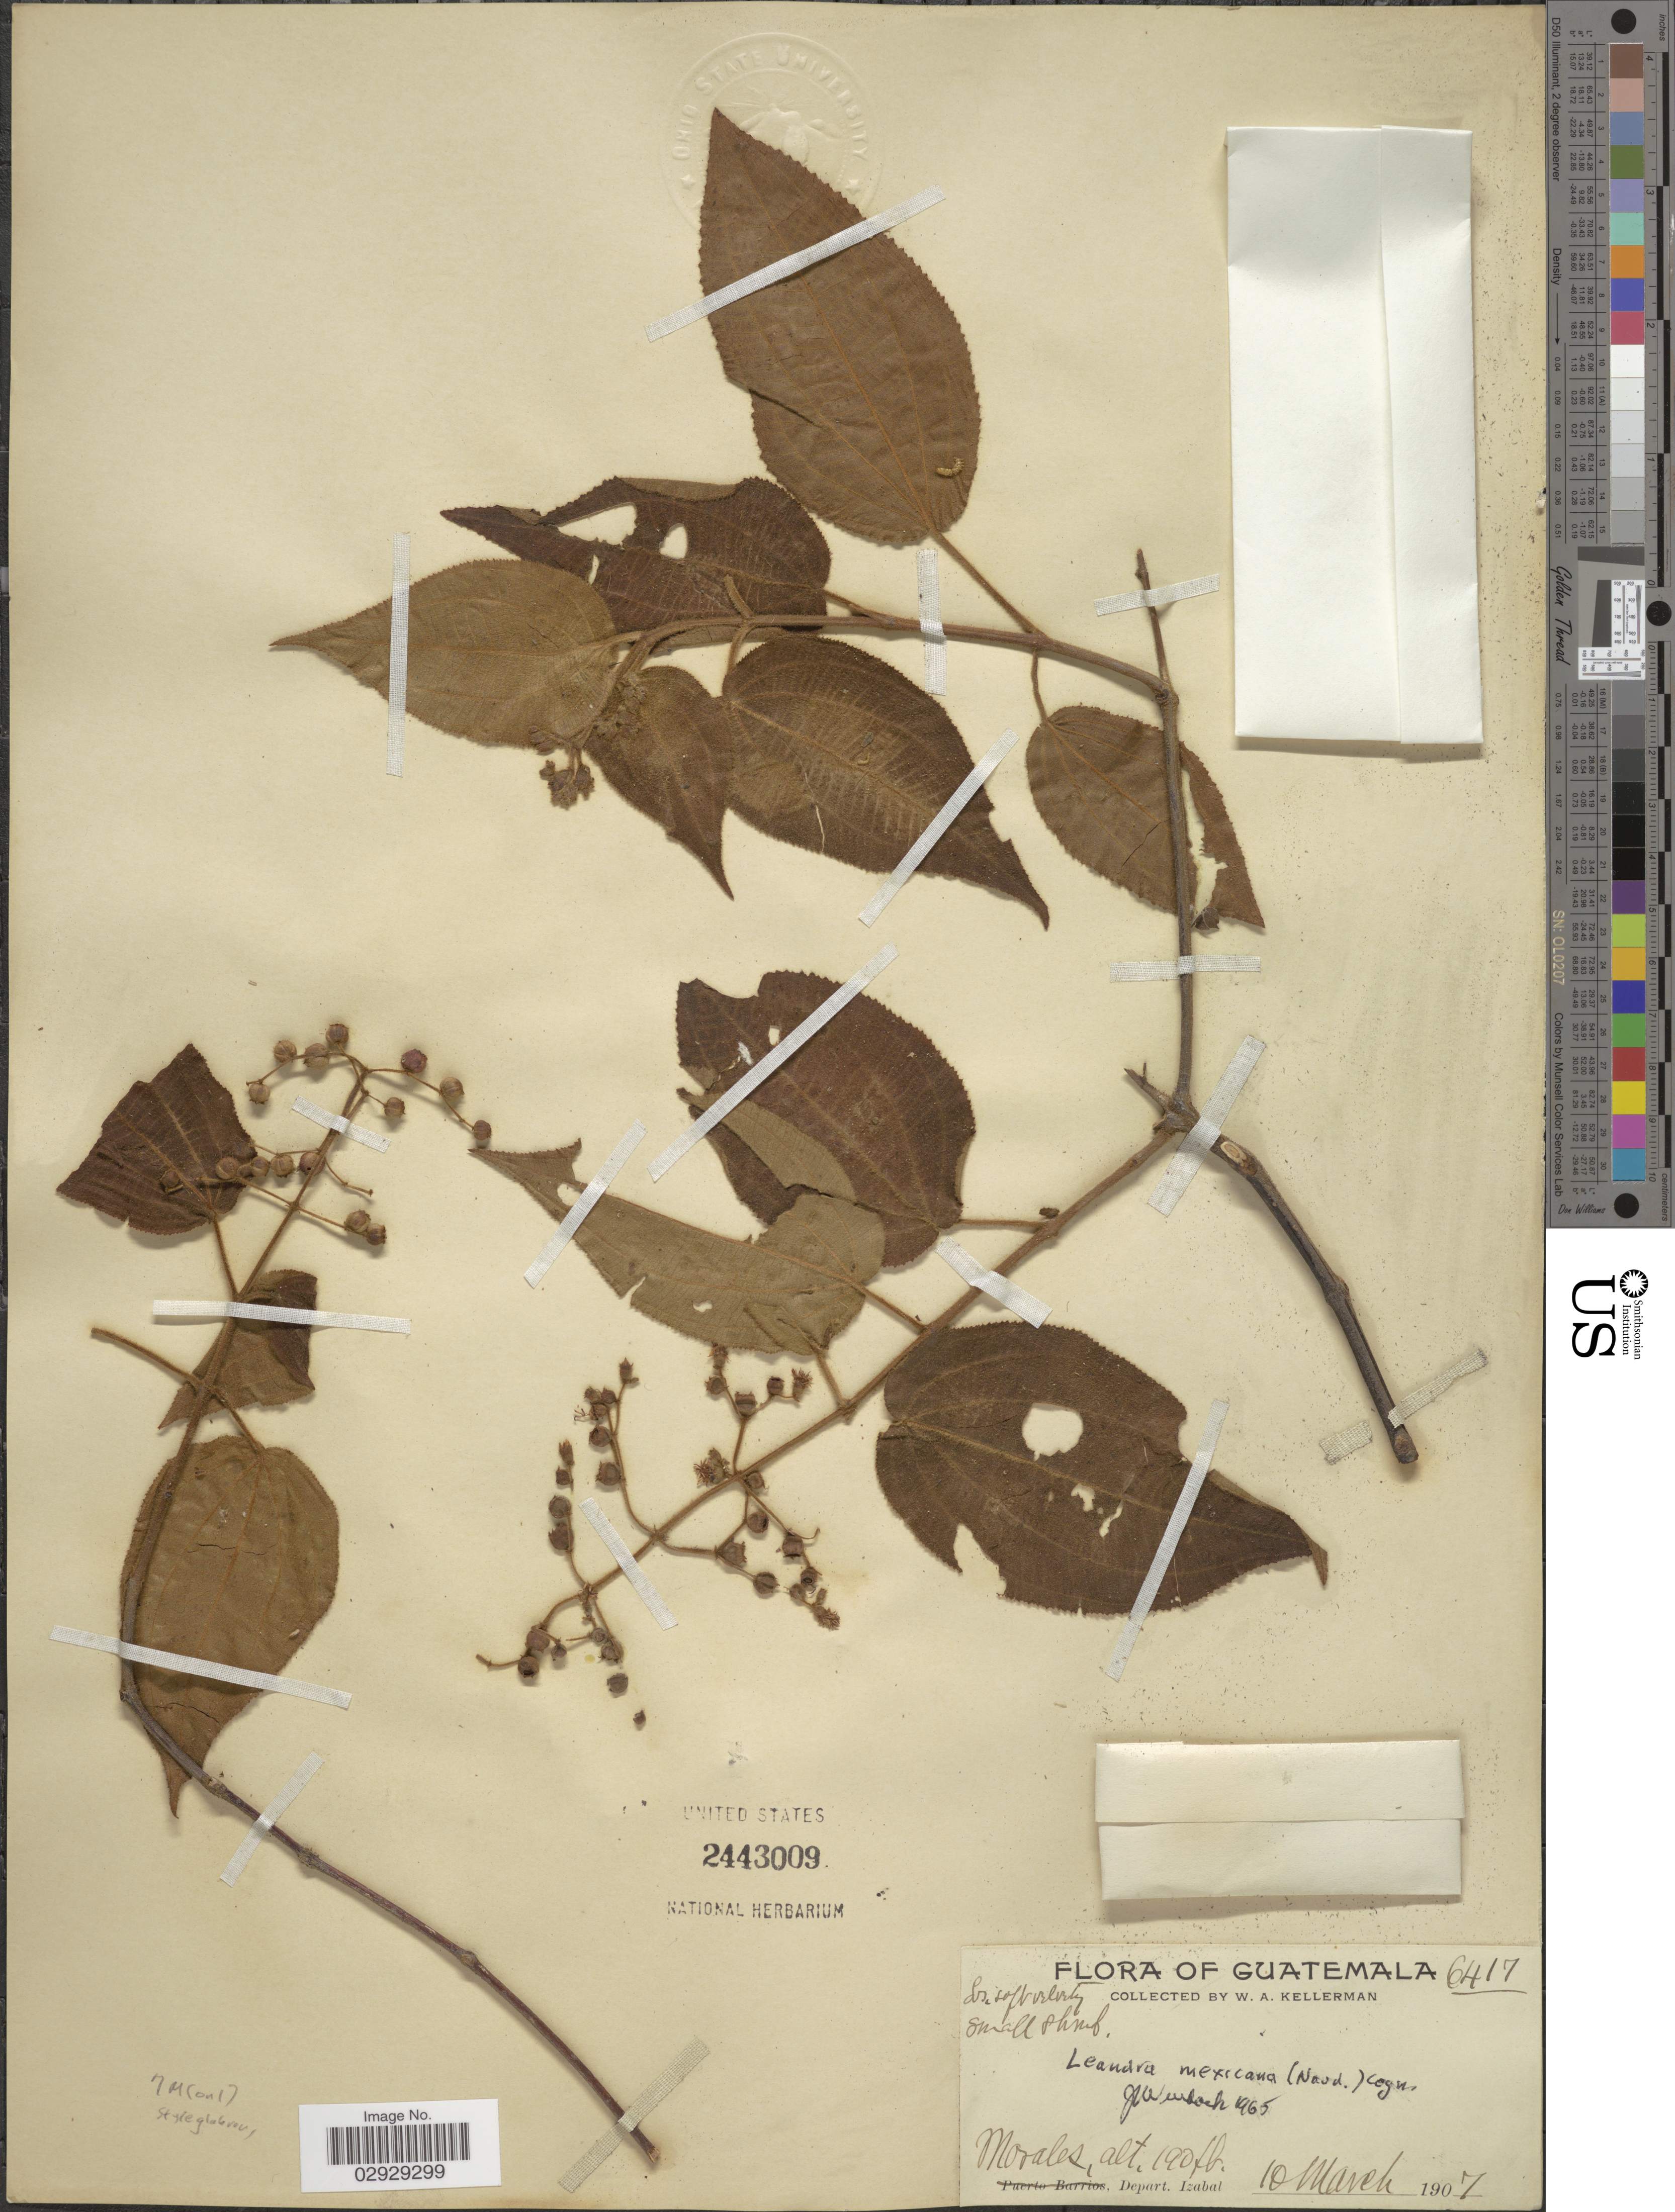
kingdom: Plantae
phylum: Tracheophyta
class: Magnoliopsida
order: Myrtales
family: Melastomataceae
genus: Leandra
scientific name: Leandra mexicana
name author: (Naudin) Cogn.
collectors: W. Kellerman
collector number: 6417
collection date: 1907-03-10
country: Guatemala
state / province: Izabal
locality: Morales, Depart. Izabal.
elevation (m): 58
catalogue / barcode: US 2443009